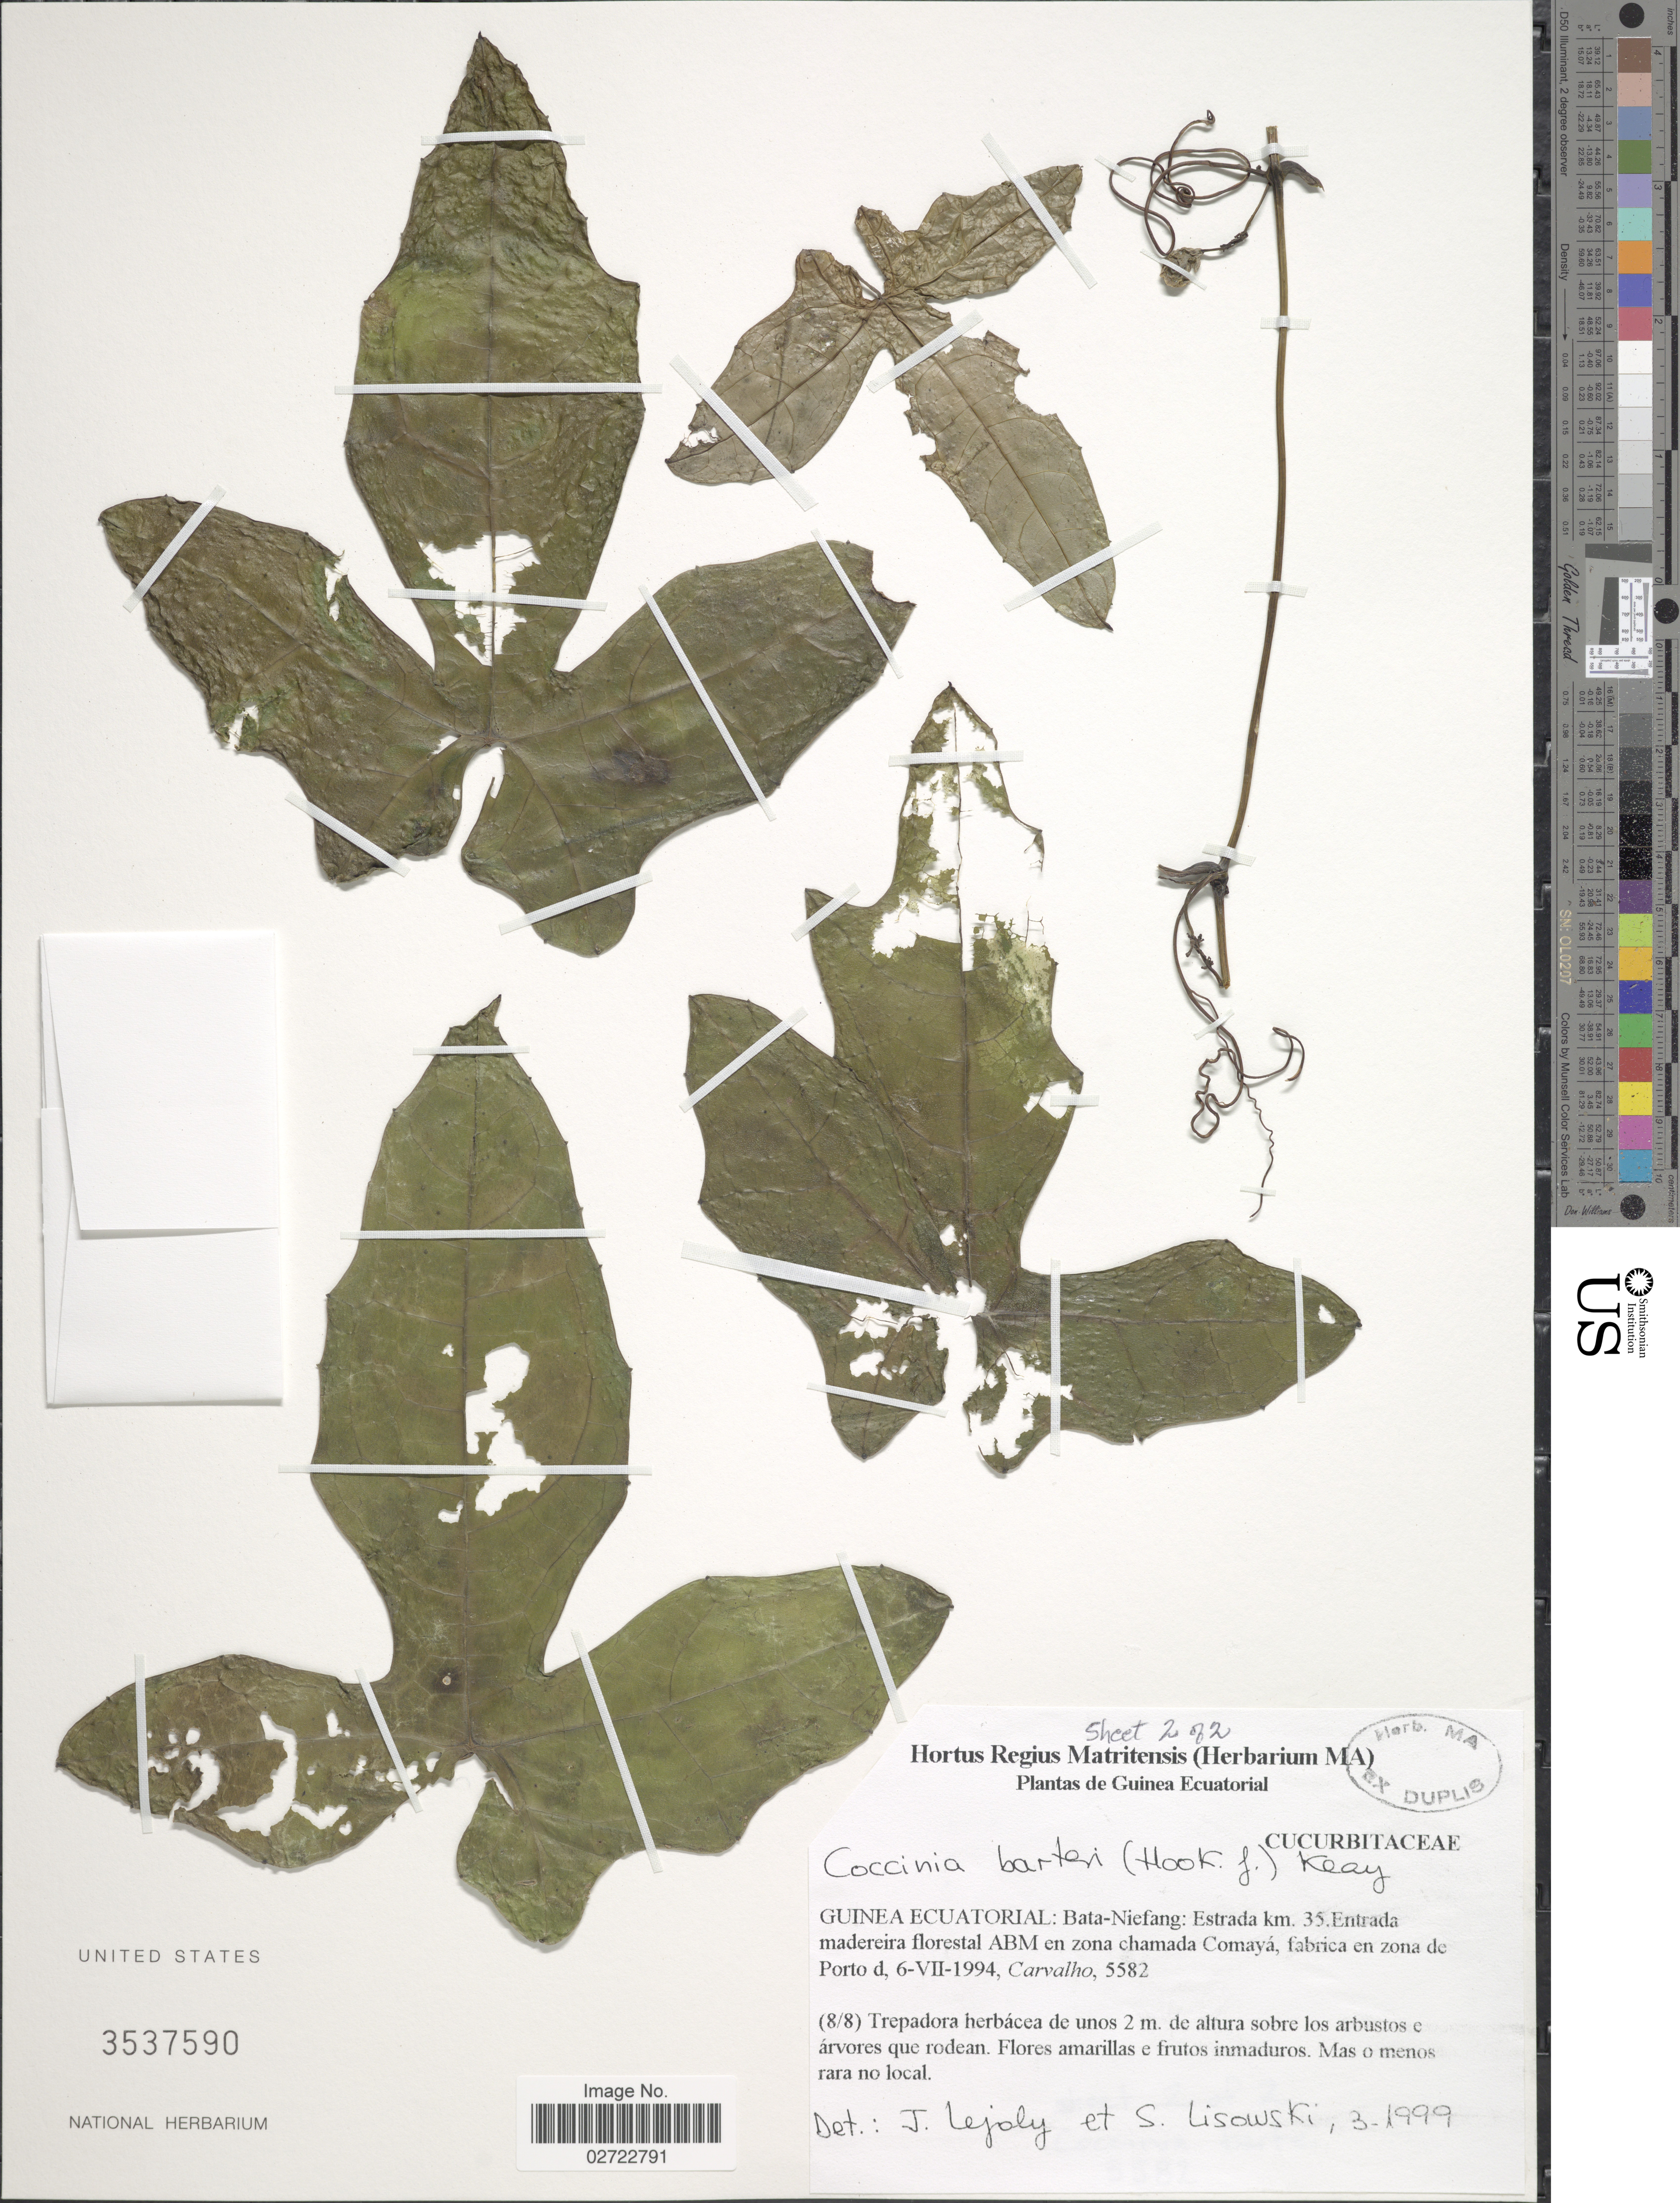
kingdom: Plantae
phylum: Tracheophyta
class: Magnoliopsida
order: Cucurbitales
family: Cucurbitaceae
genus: Coccinia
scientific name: Coccinia barteri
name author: (Hook. f.) Keay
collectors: Carvalho, --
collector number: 5582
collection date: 1994-07-06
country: Equatorial Guinea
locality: Guinea Ecuatorial. Bata-Niefang: Estada km. 35. Entrada madereira florestal ABM en zona chamada Comaya, fabrica en zona de Porto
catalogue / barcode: US 3537590